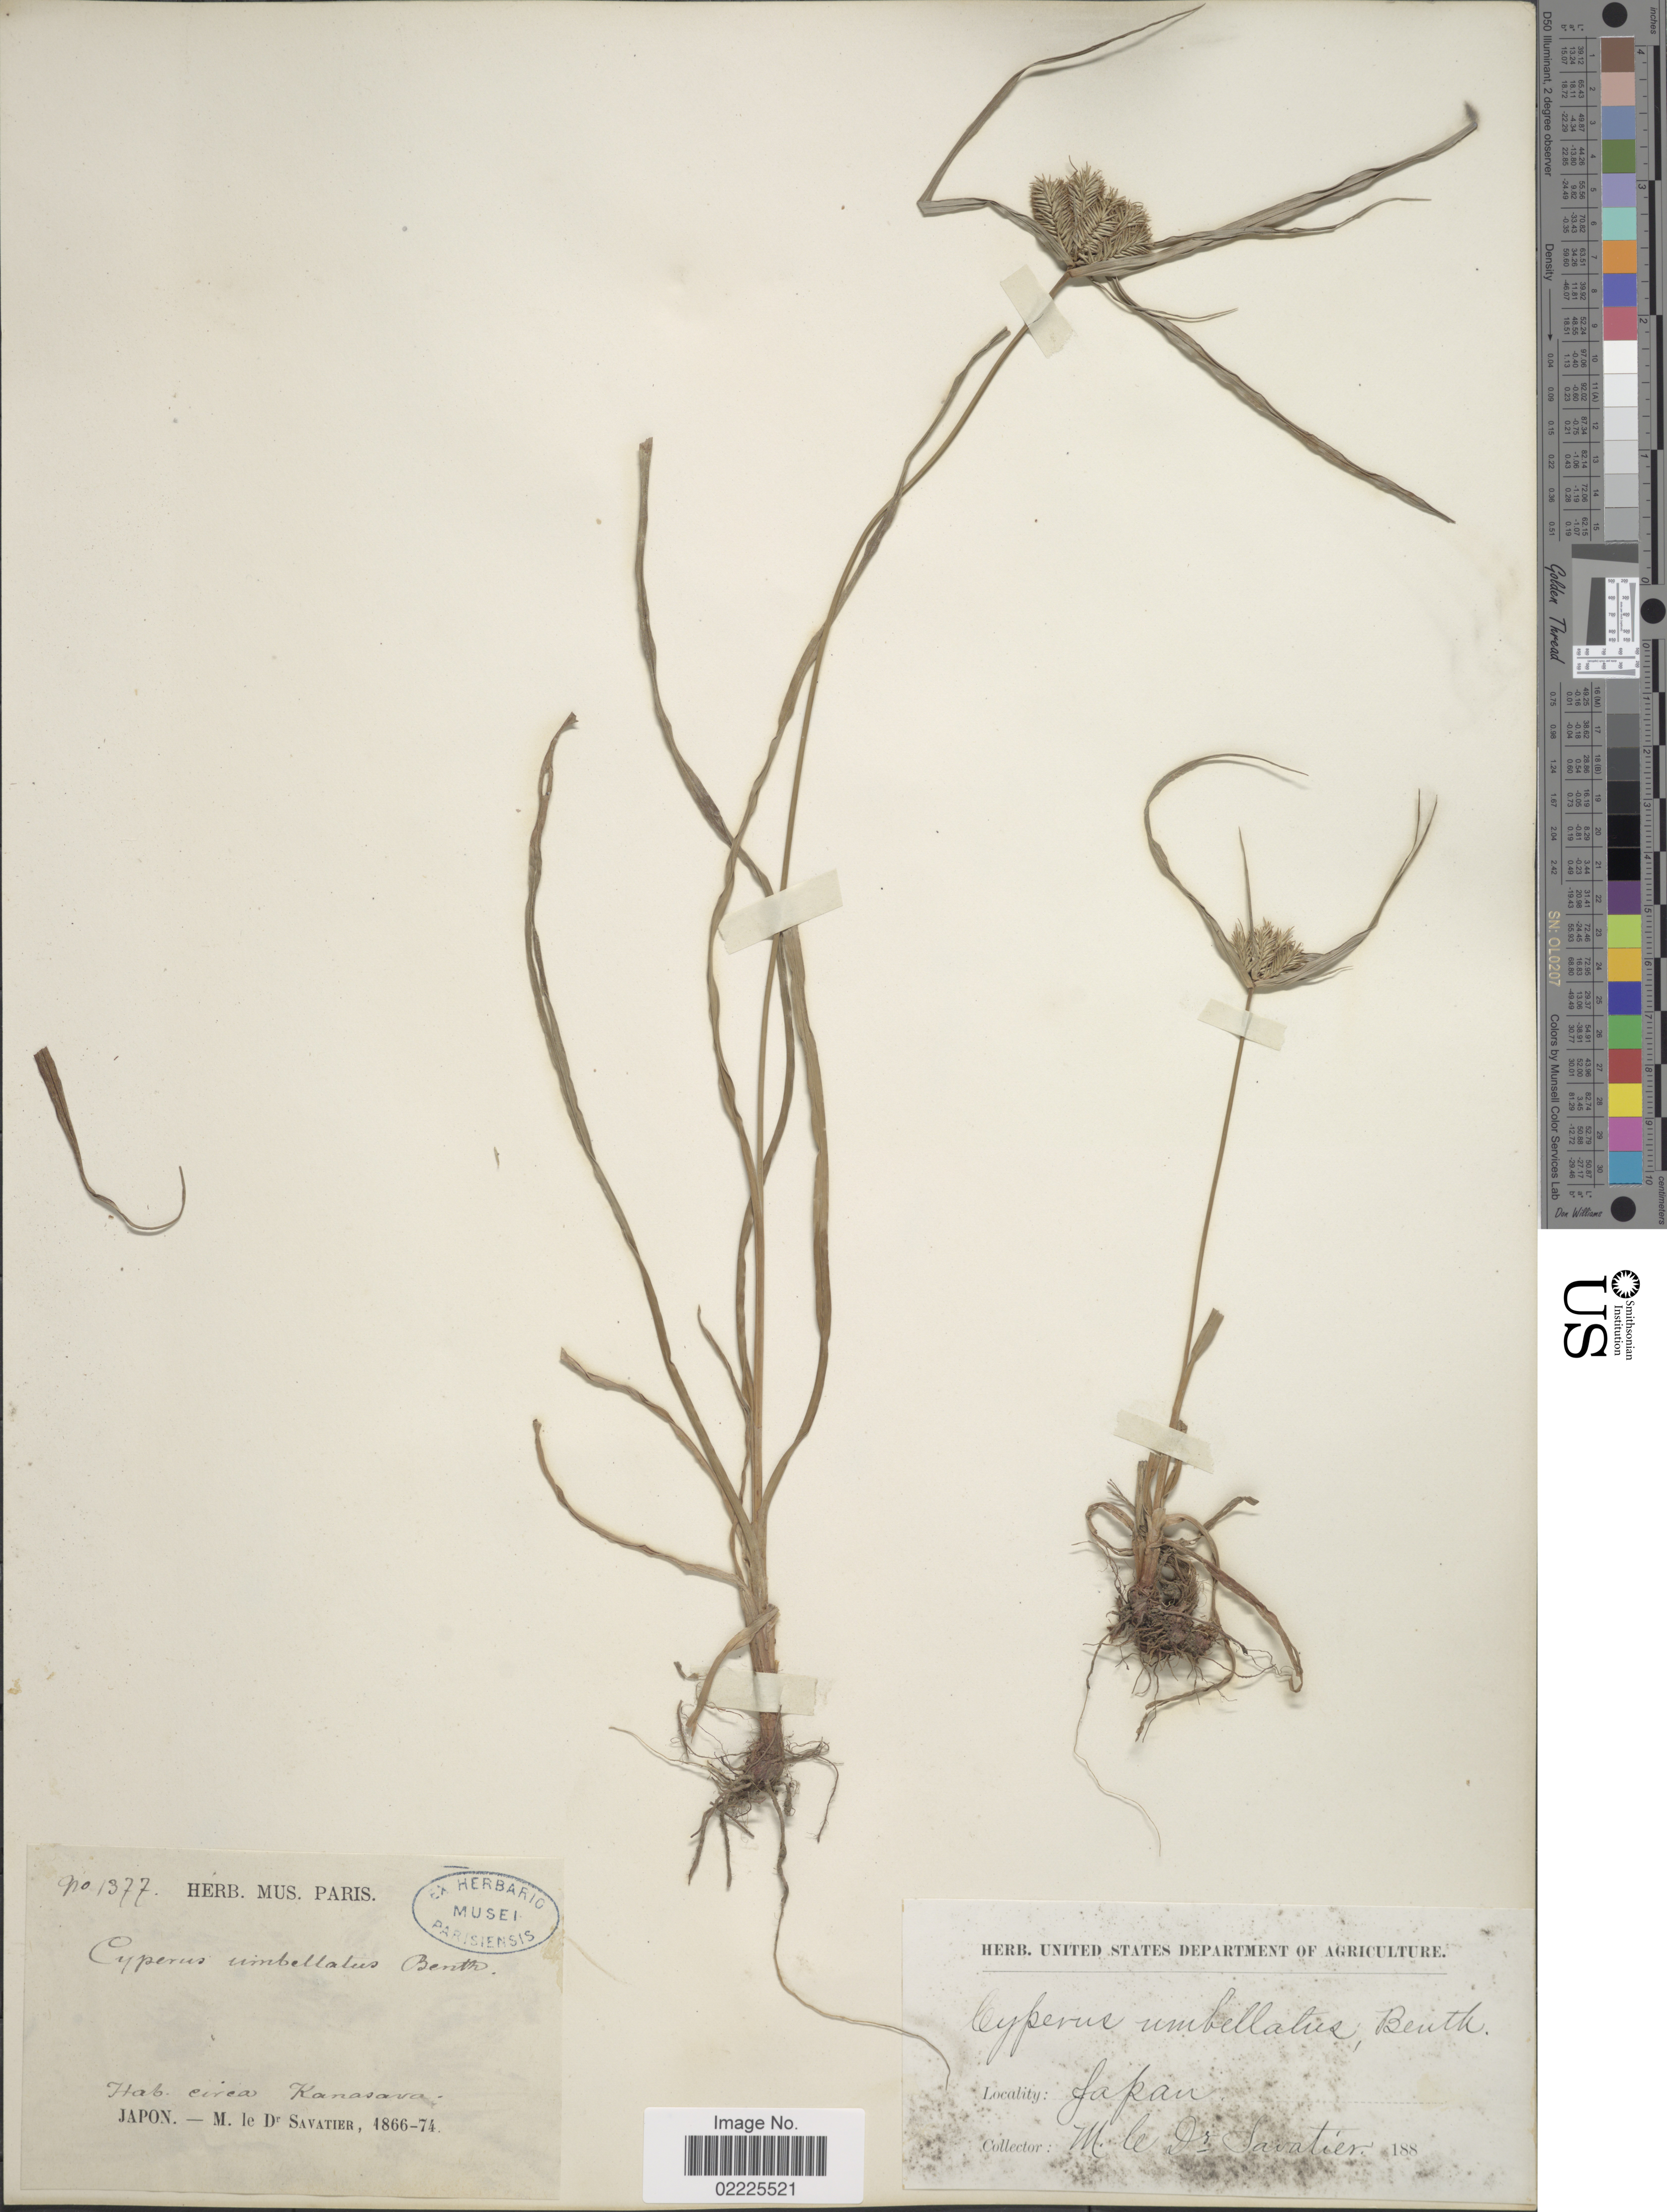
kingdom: Plantae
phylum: Tracheophyta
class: Liliopsida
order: Poales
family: Cyperaceae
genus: Cyperus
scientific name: Cyperus cyperinus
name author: (Retz.) Valck. Sur.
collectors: M. Savatier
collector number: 1377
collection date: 1866/1874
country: Japan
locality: Circa Kanasawa.